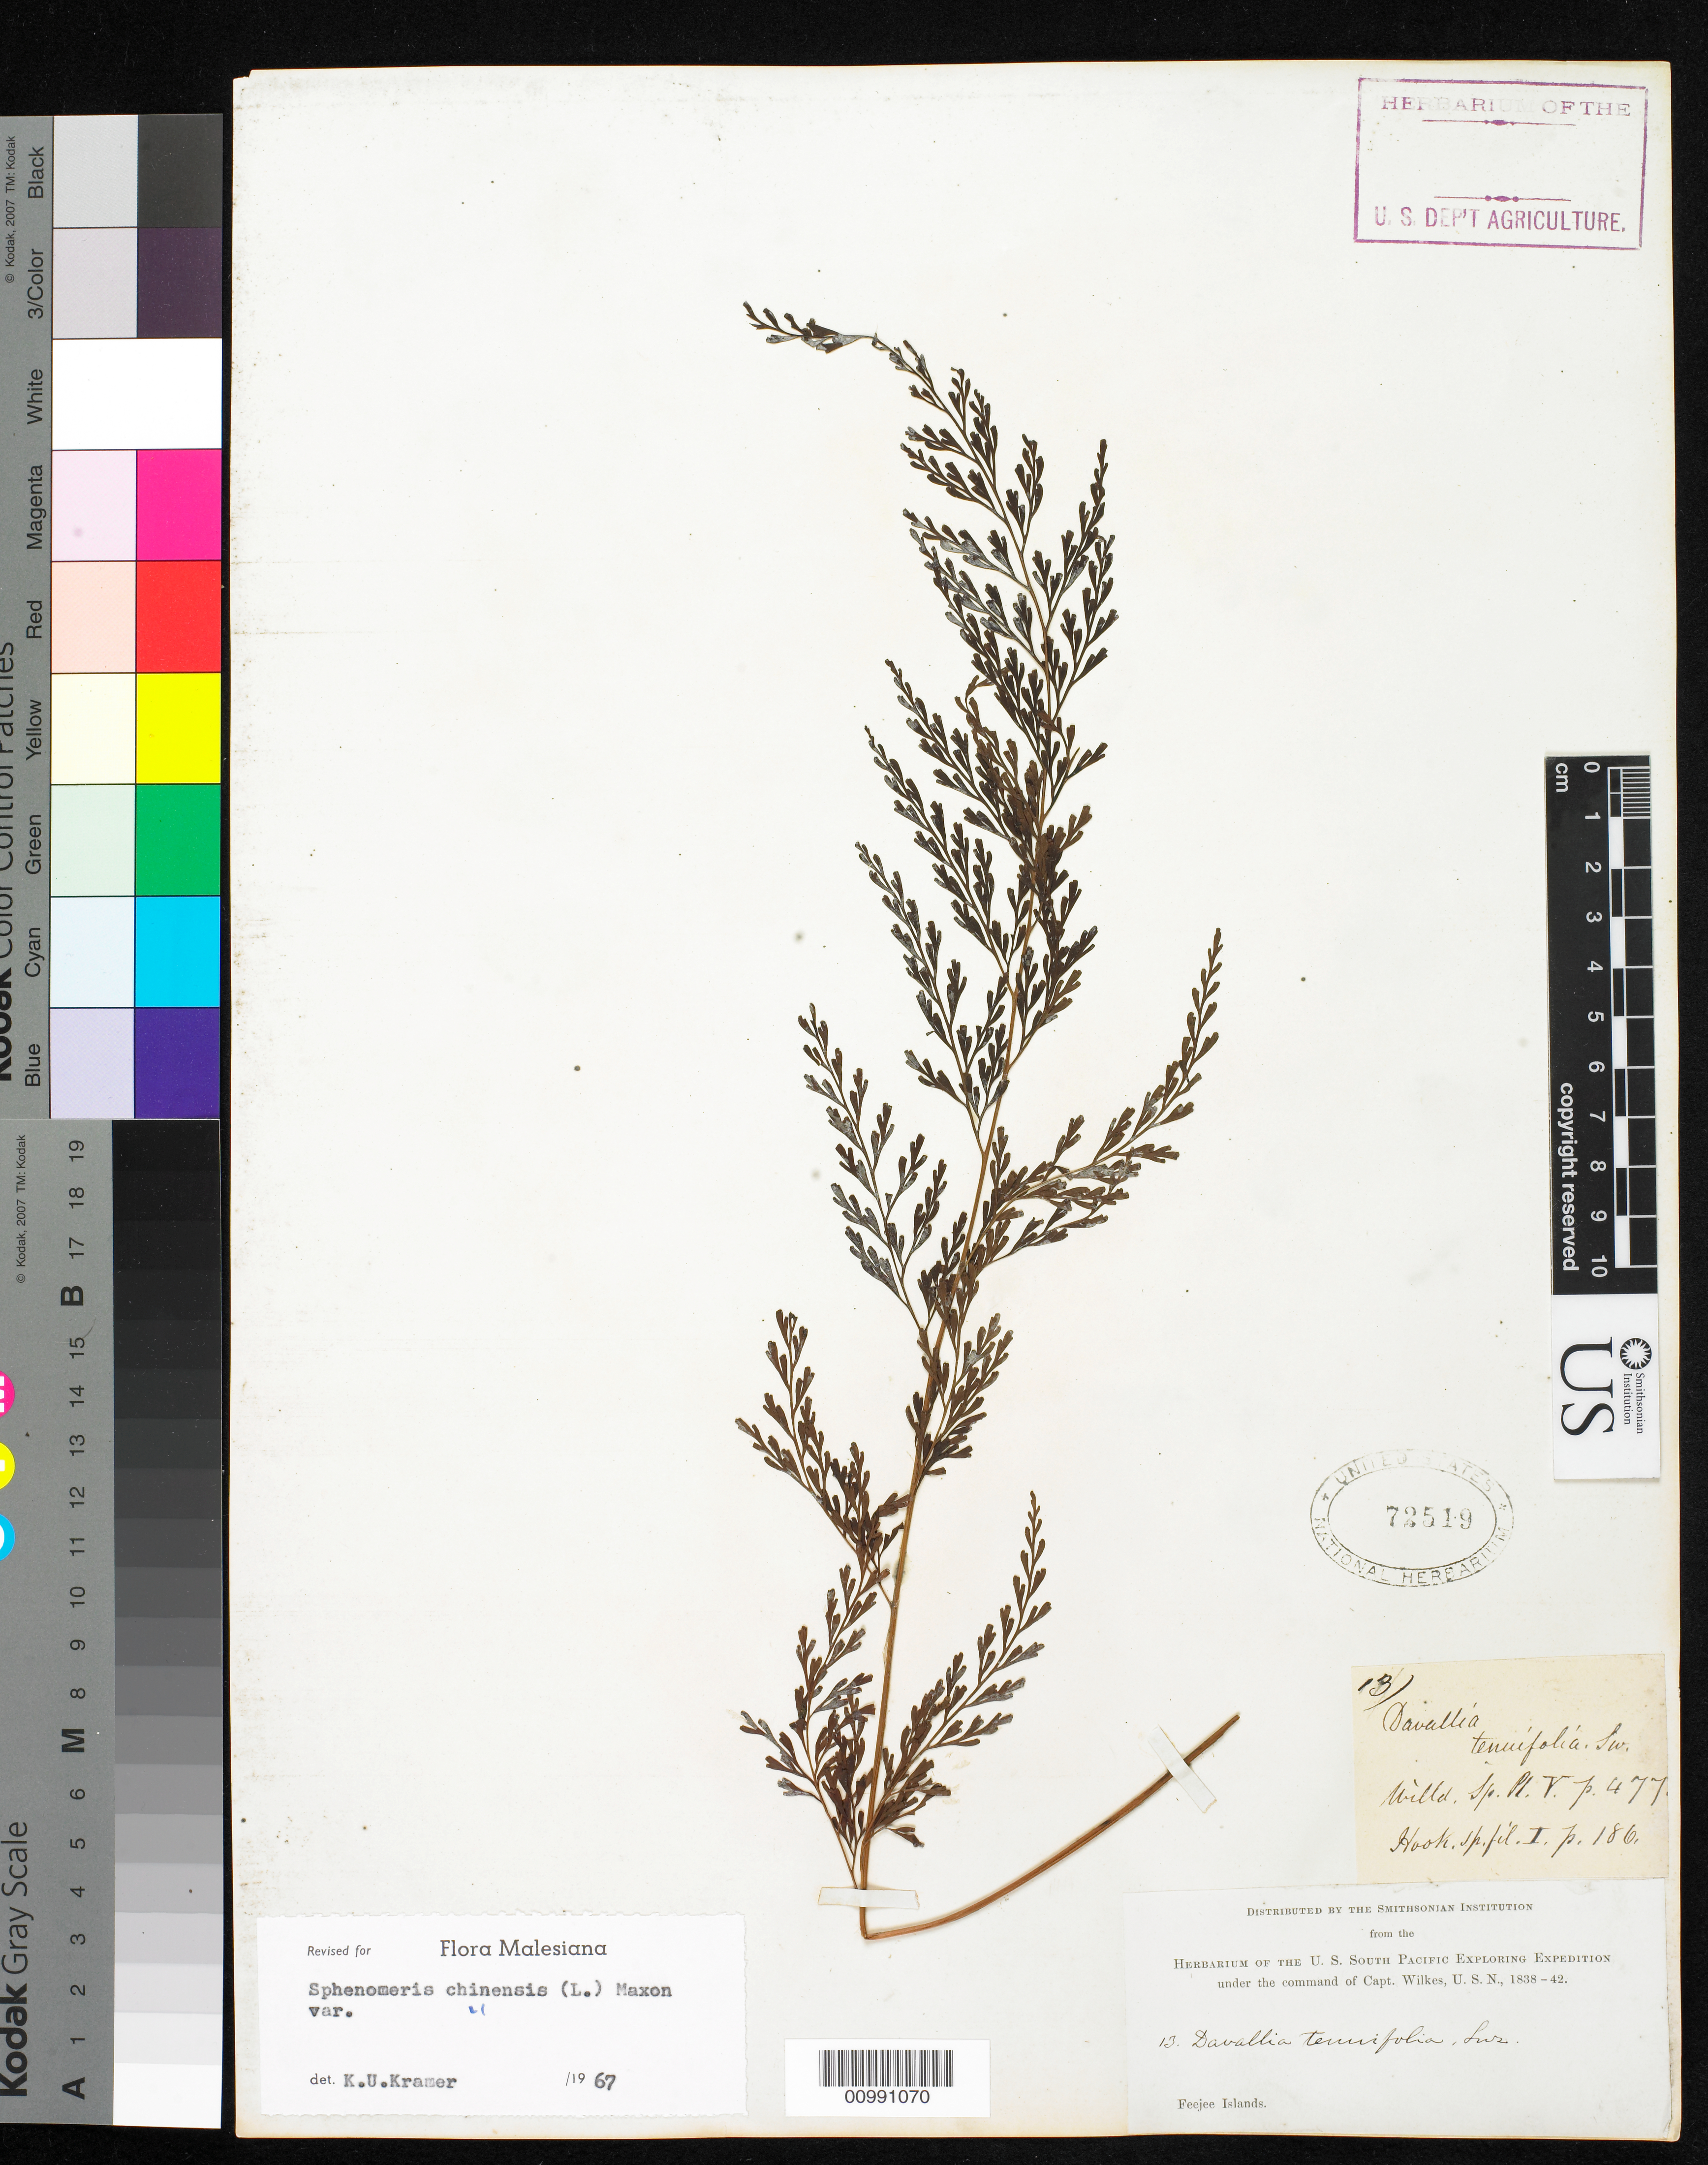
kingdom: Plantae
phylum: Tracheophyta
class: Polypodiopsida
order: Polypodiales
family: Lindsaeaceae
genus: Sphenomeris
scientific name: Sphenomeris chinensis var. chinensis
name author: (L.) Maxon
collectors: Wilkes Explor. Exped.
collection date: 1838/1842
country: Fiji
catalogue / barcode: US 72519